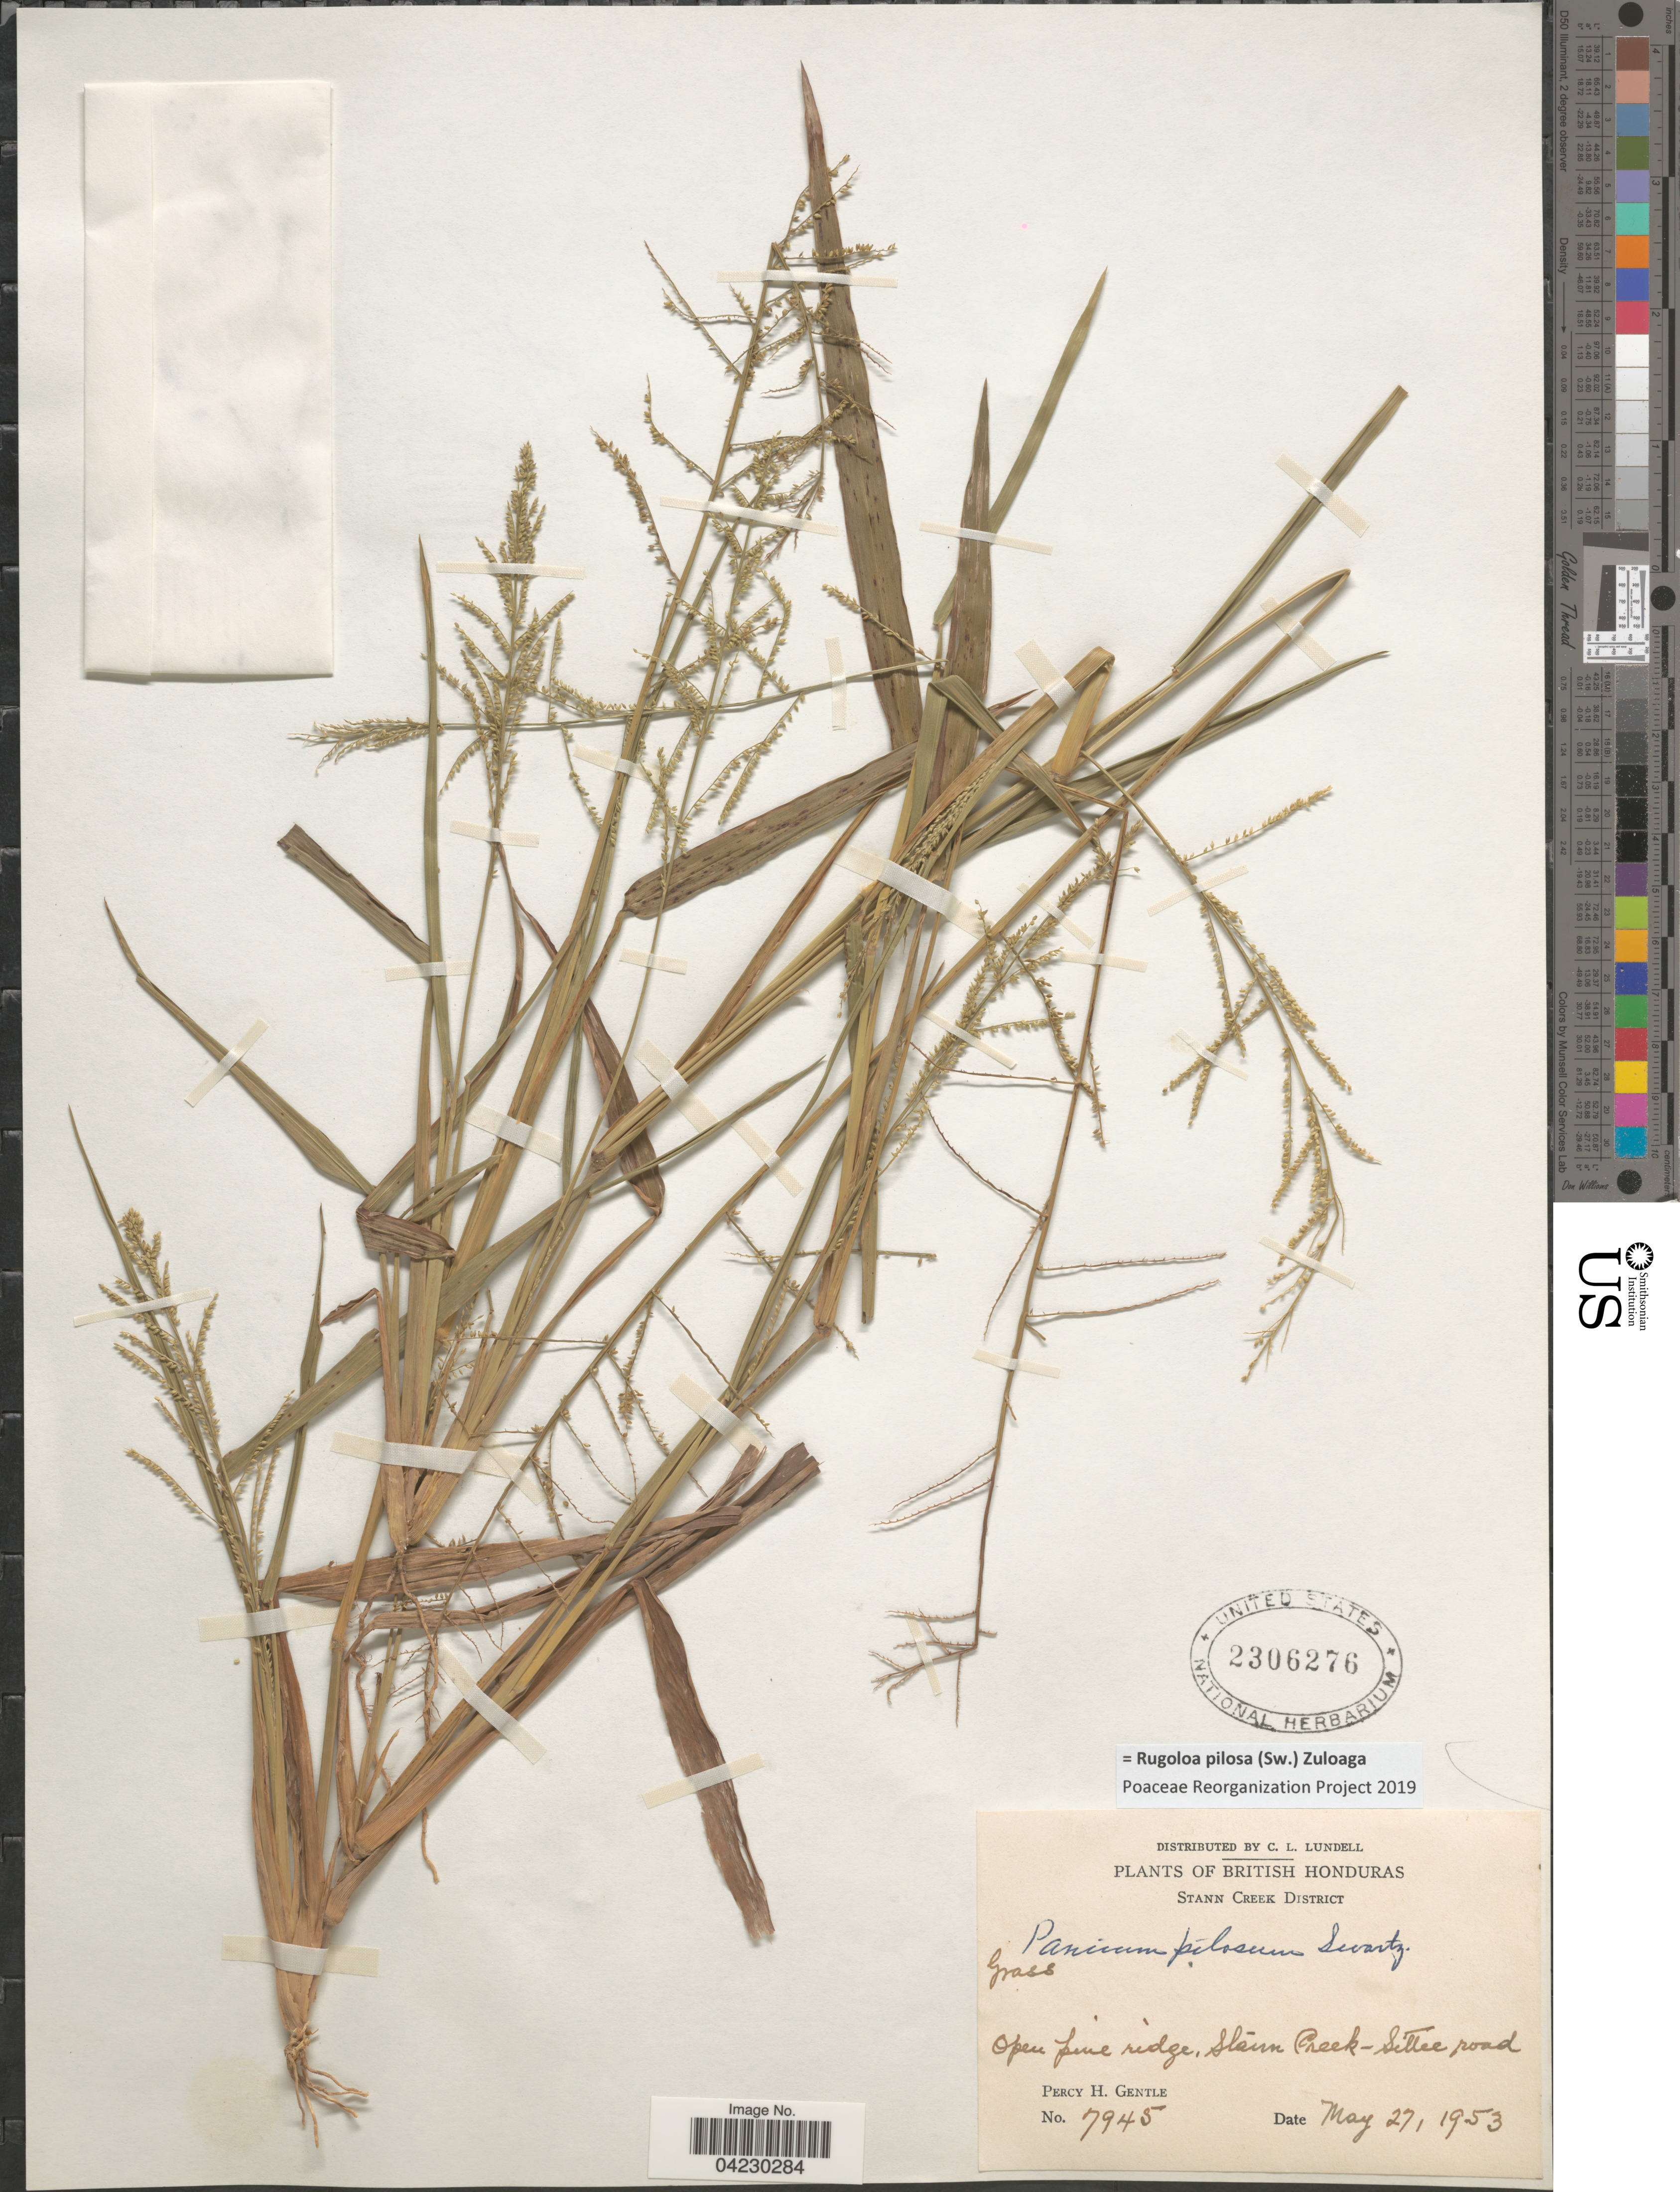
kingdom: Plantae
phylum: Tracheophyta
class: Liliopsida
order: Poales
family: Poaceae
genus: Rugoloa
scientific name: Rugoloa pilosa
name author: (Sw.) Zuloaga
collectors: P. H. Gentle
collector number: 7945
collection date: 1953-05-27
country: Belize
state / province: Stann Creek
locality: British Honduras. Stann Creek District. Open pine ridge, Stann Creek-Sittee road.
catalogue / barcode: US 2306276